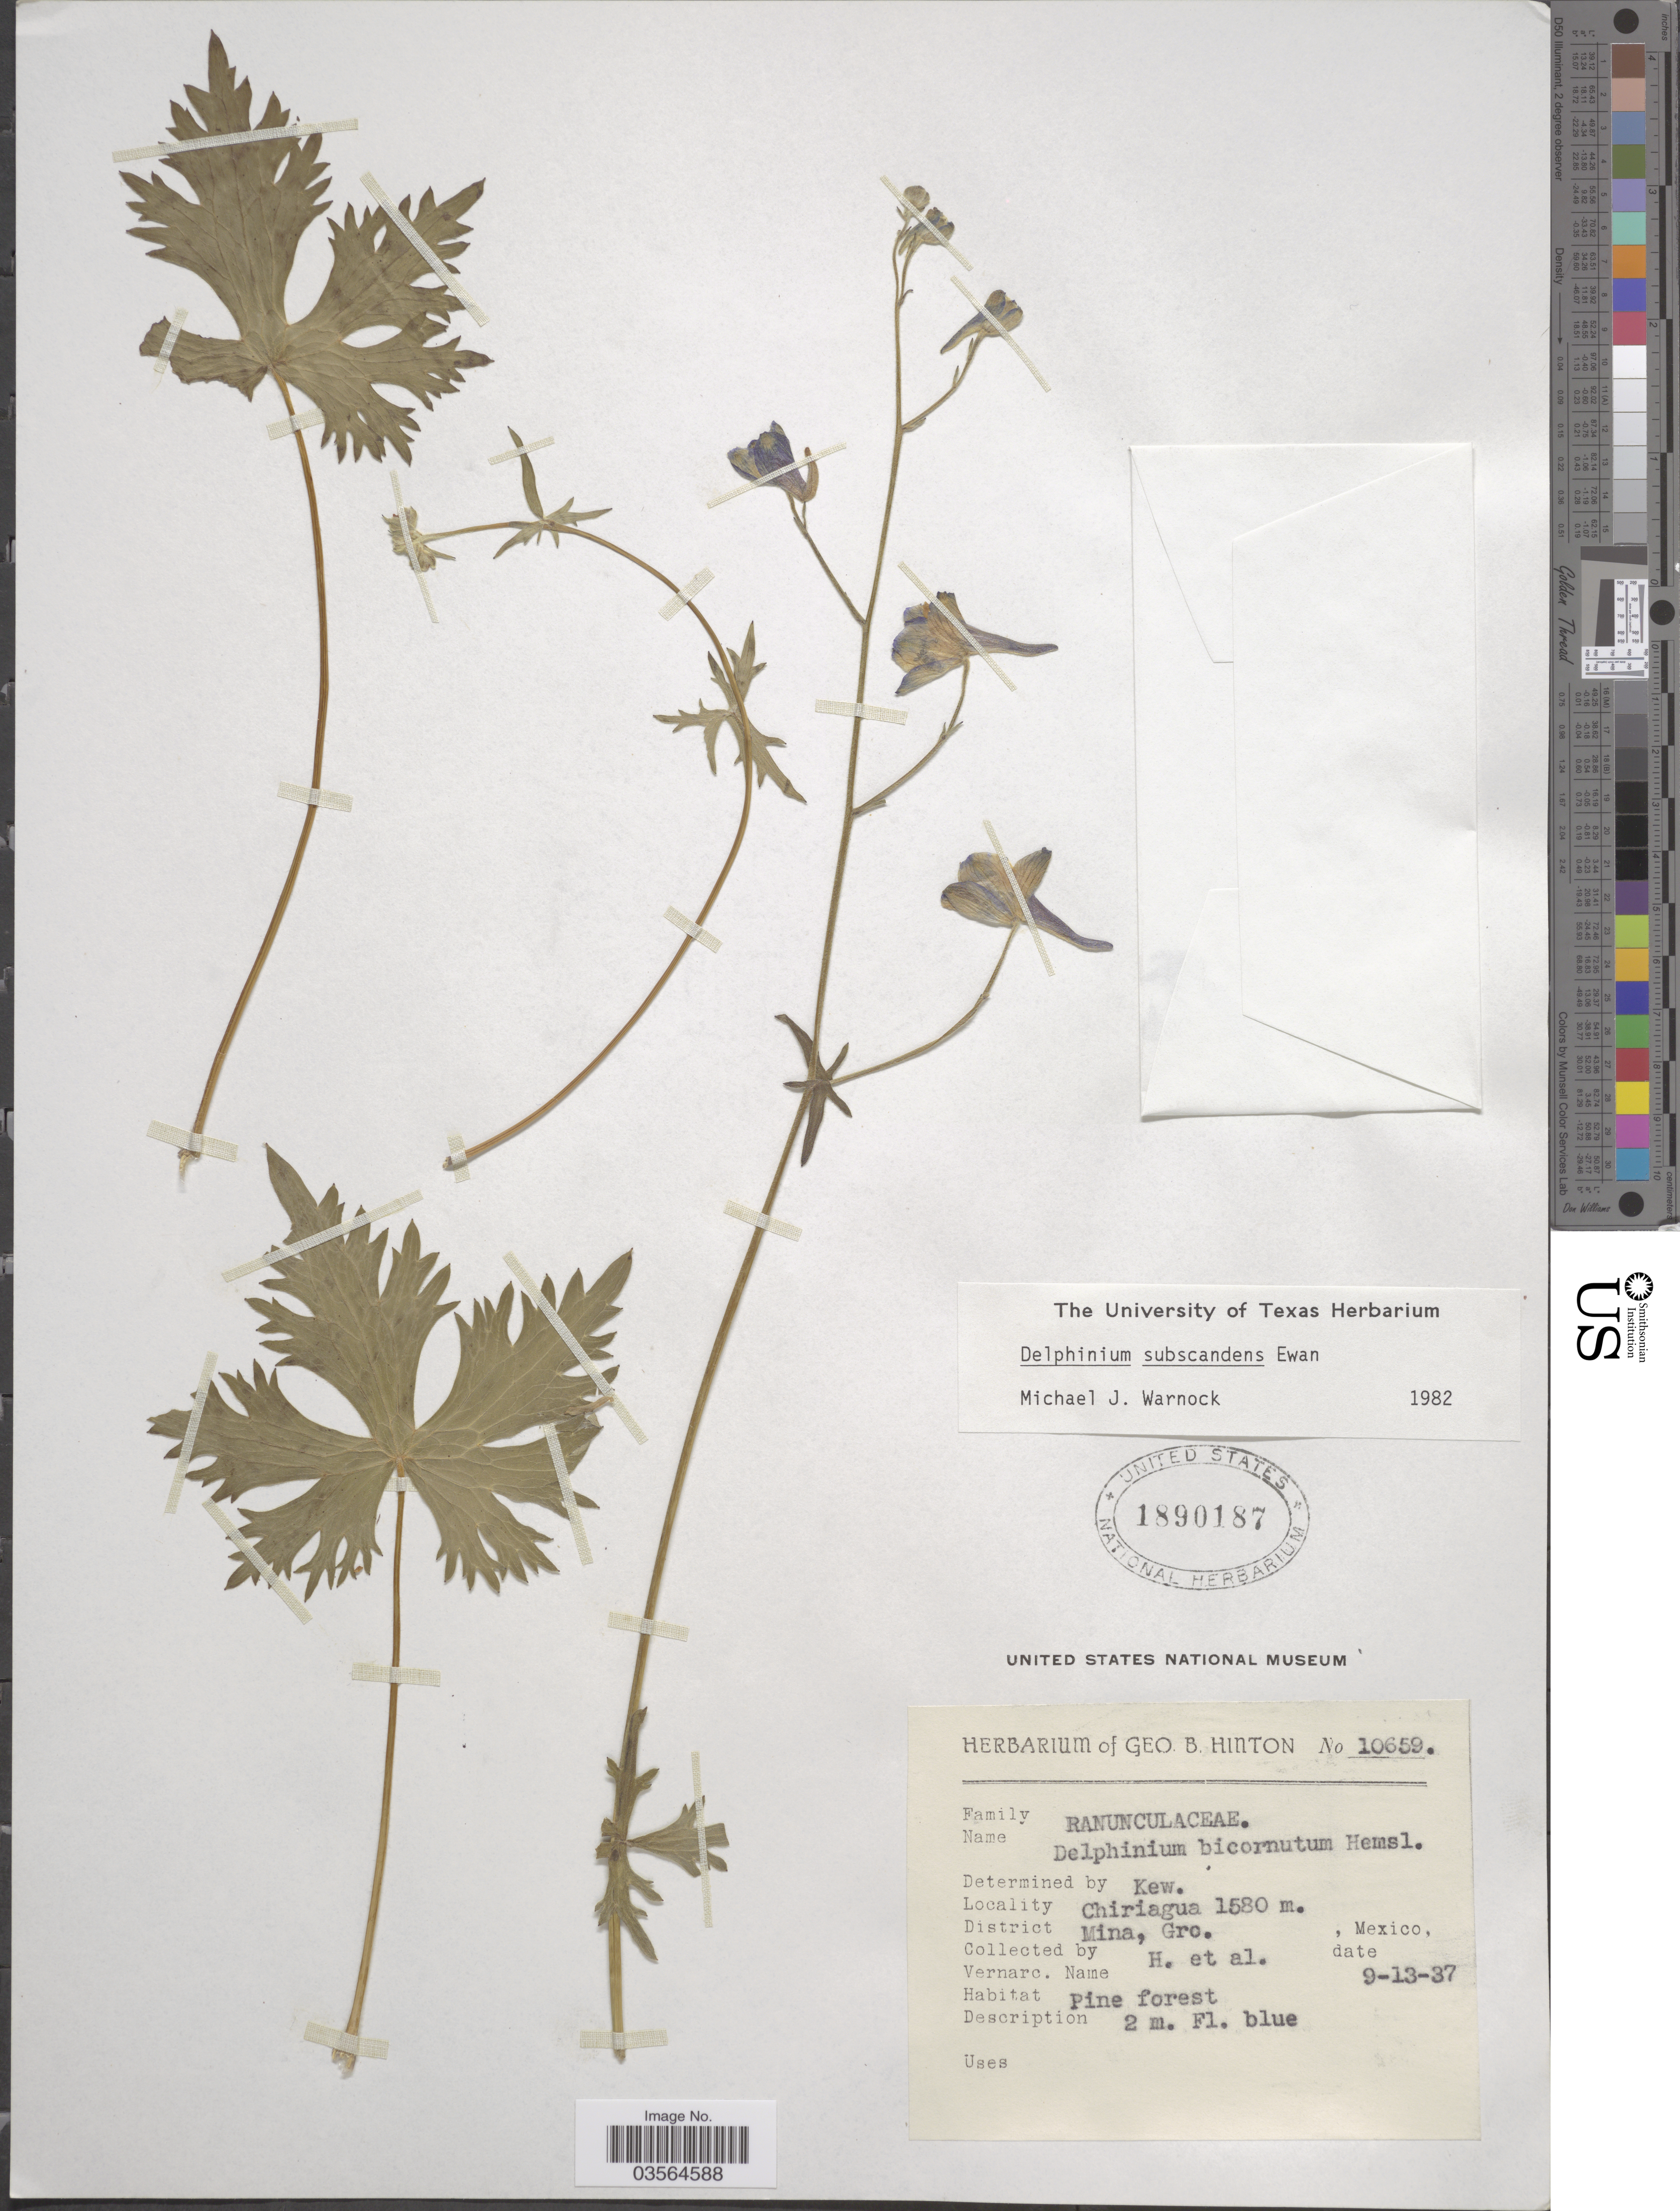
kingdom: Plantae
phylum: Tracheophyta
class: Magnoliopsida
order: Ranunculales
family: Ranunculaceae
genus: Delphinium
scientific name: Delphinium subscandens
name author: Ewan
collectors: G. B. Hinton & et al.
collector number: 10659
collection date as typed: Transcribed d/m/y: 13/9/37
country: Mexico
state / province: Guerrero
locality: Chiriagua. District Mina.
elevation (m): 1580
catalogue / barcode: US 1890187